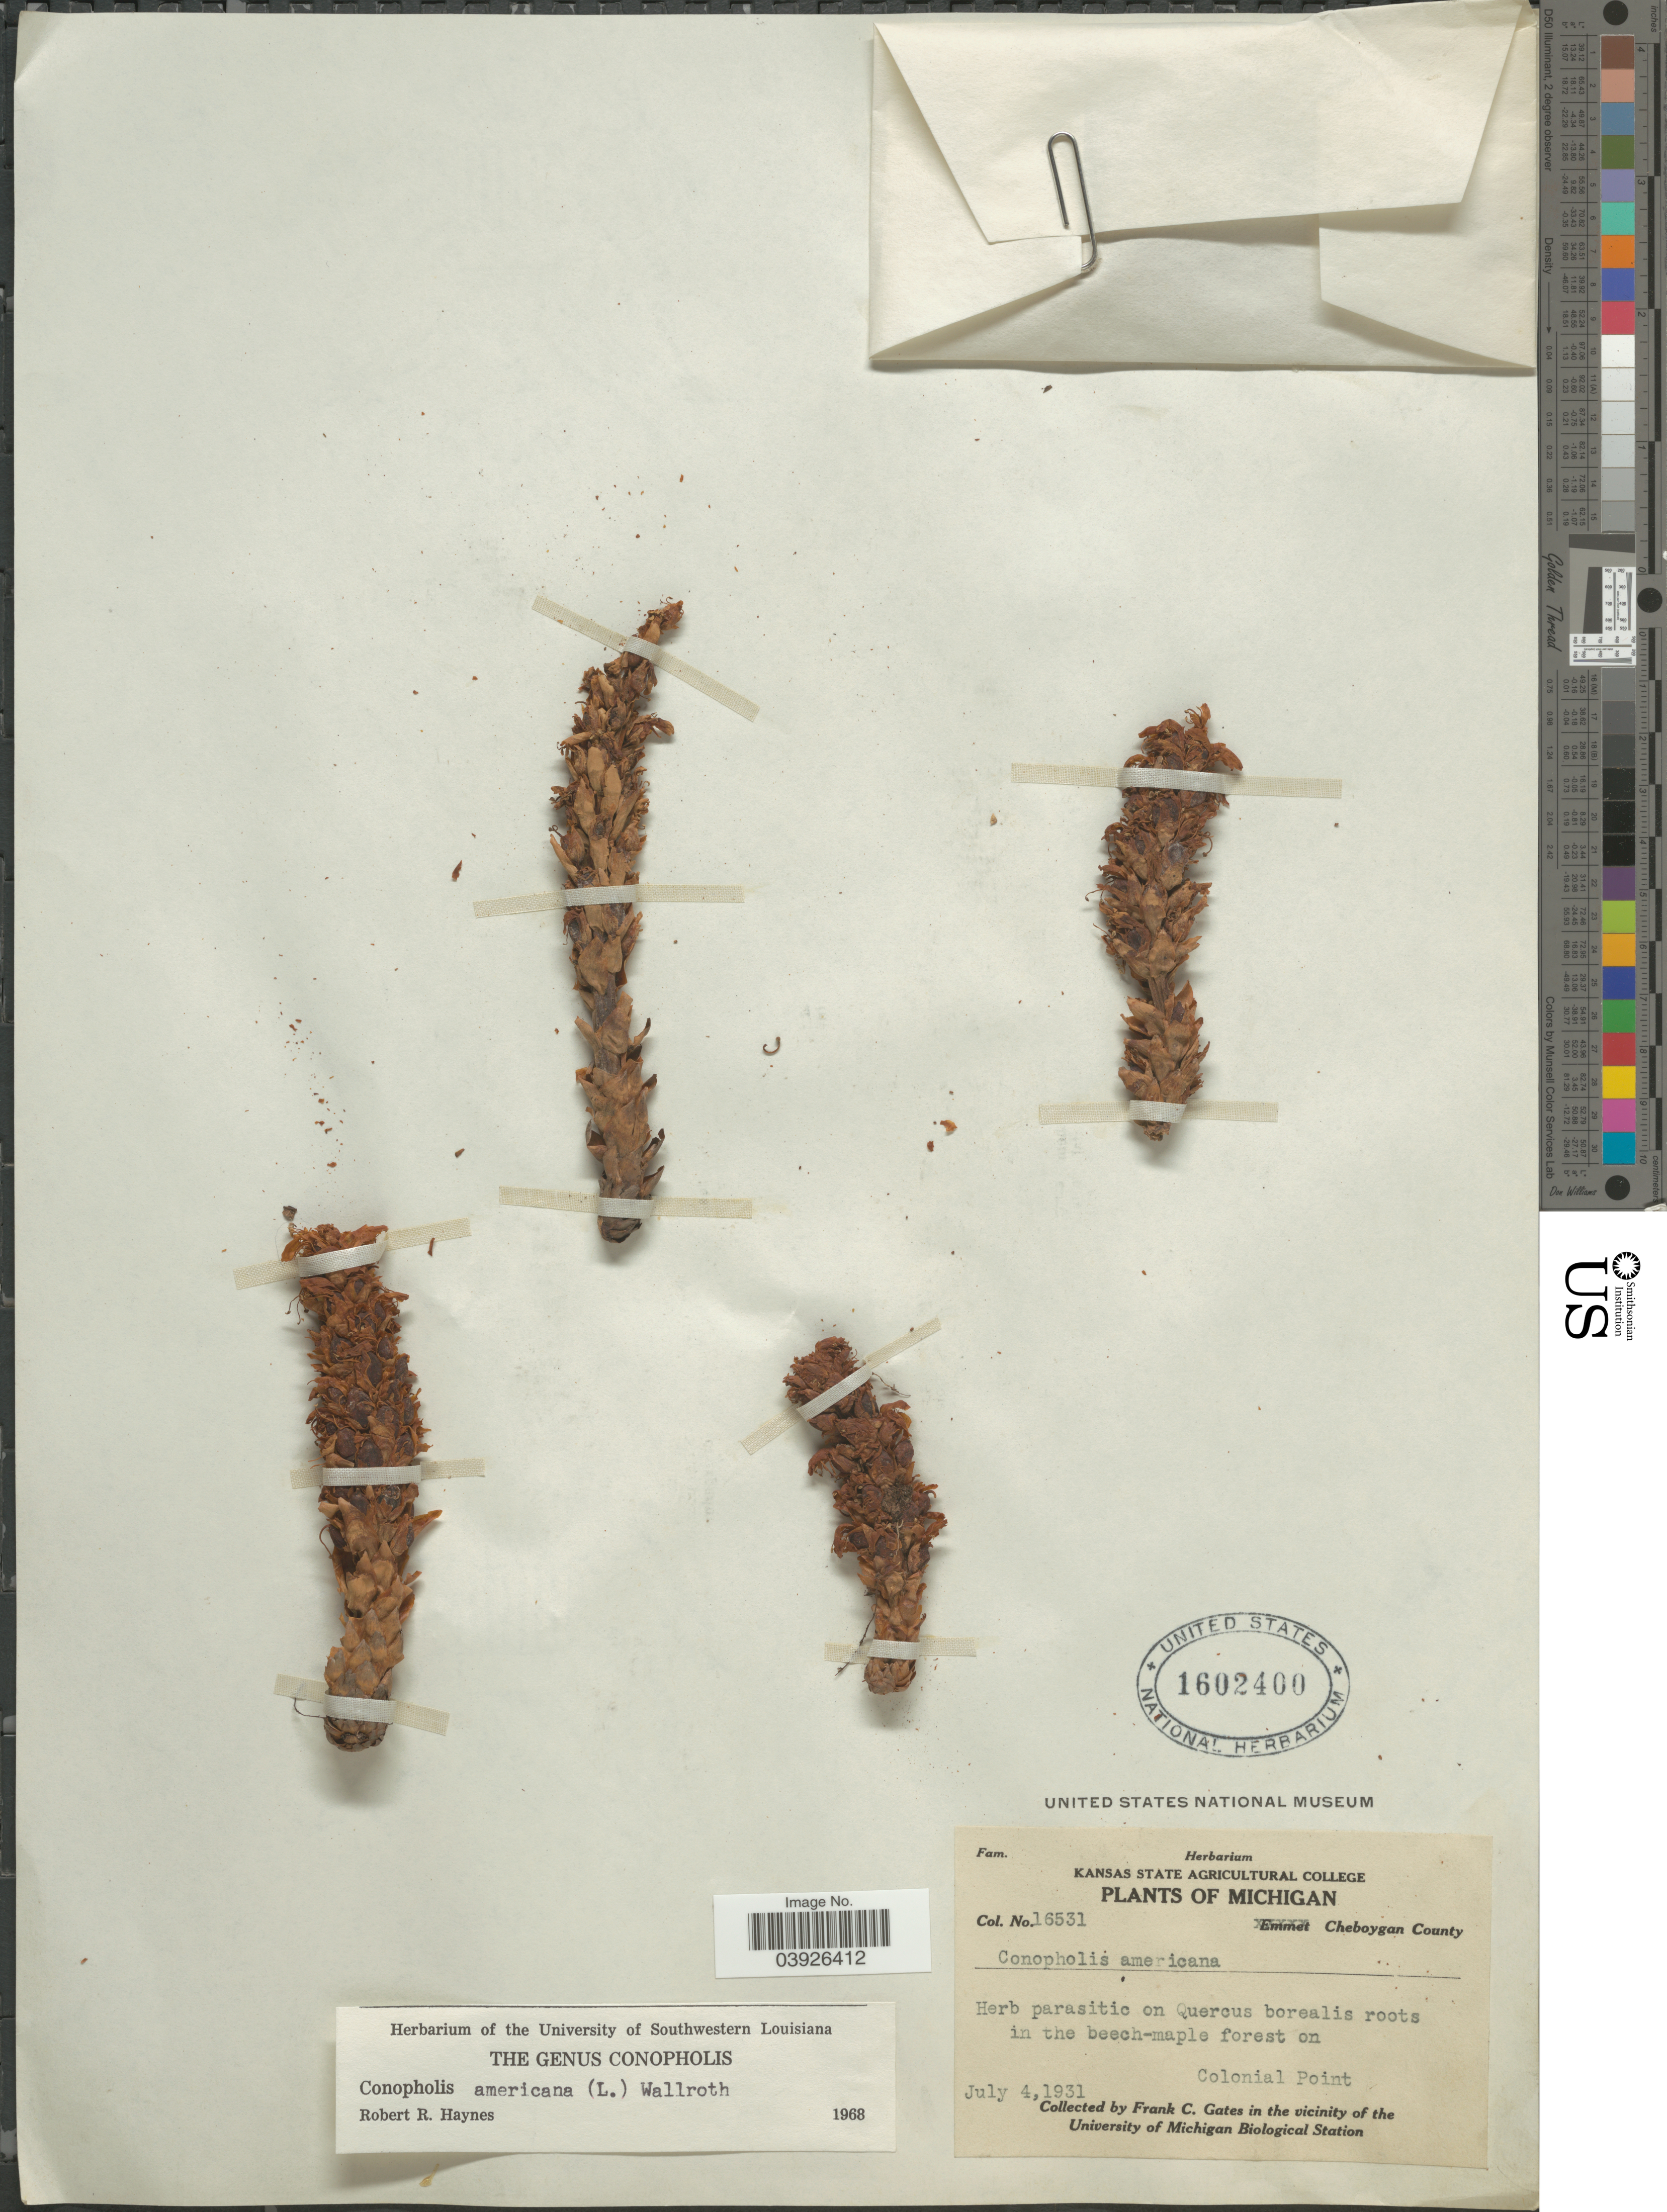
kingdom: Plantae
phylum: Tracheophyta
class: Magnoliopsida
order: Lamiales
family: Orobanchaceae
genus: Conopholis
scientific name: Conopholis americana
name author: (L. f.) Wallr.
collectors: F. C. Gates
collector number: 16531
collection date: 1931-07-04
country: United States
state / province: Michigan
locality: Cheboygan County. On Colonial Point. In the vicinity of the University of Michigan Biological Station.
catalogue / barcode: US 1602400